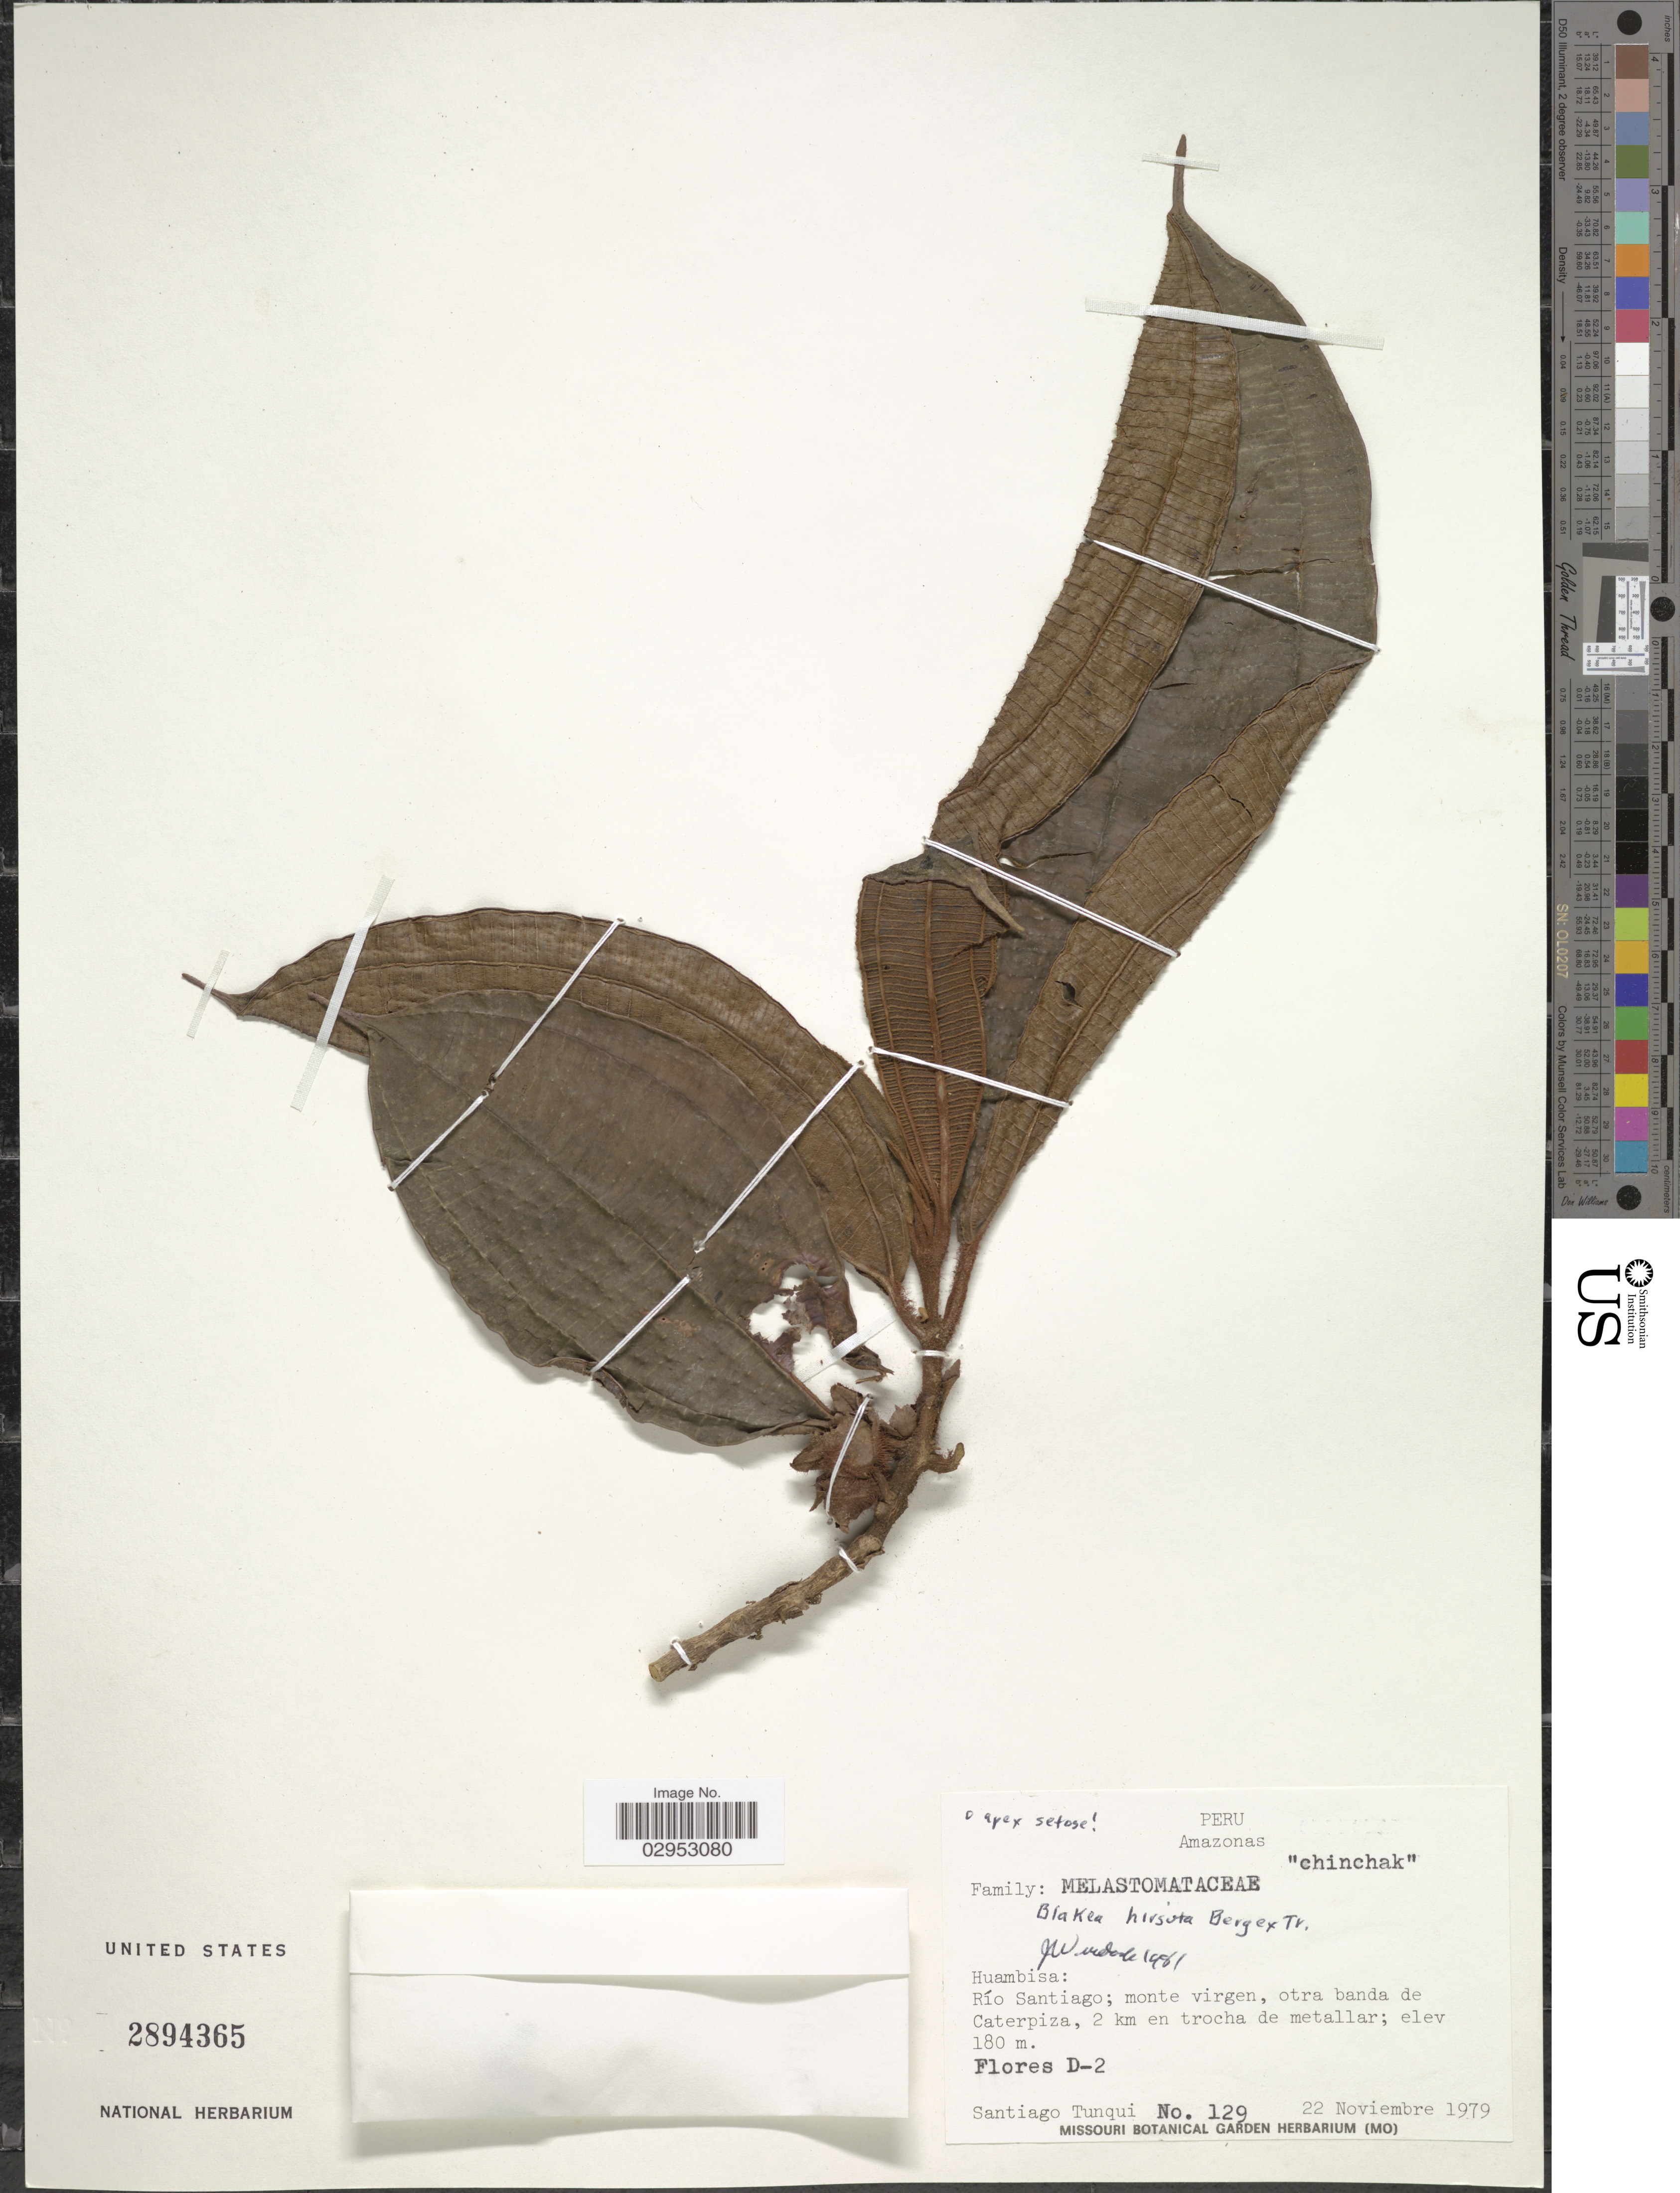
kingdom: Plantae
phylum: Tracheophyta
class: Magnoliopsida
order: Myrtales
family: Melastomataceae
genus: Blakea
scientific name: Blakea hirsuta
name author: O. Berg ex Triana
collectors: S. Tunqui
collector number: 129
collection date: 1979-11-22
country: Peru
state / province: Amazonas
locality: Huambisa: río Santiago; monte virgen, otra banda de Caterpiza, 2 km en trocha de metallar.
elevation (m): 180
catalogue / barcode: US 2894365